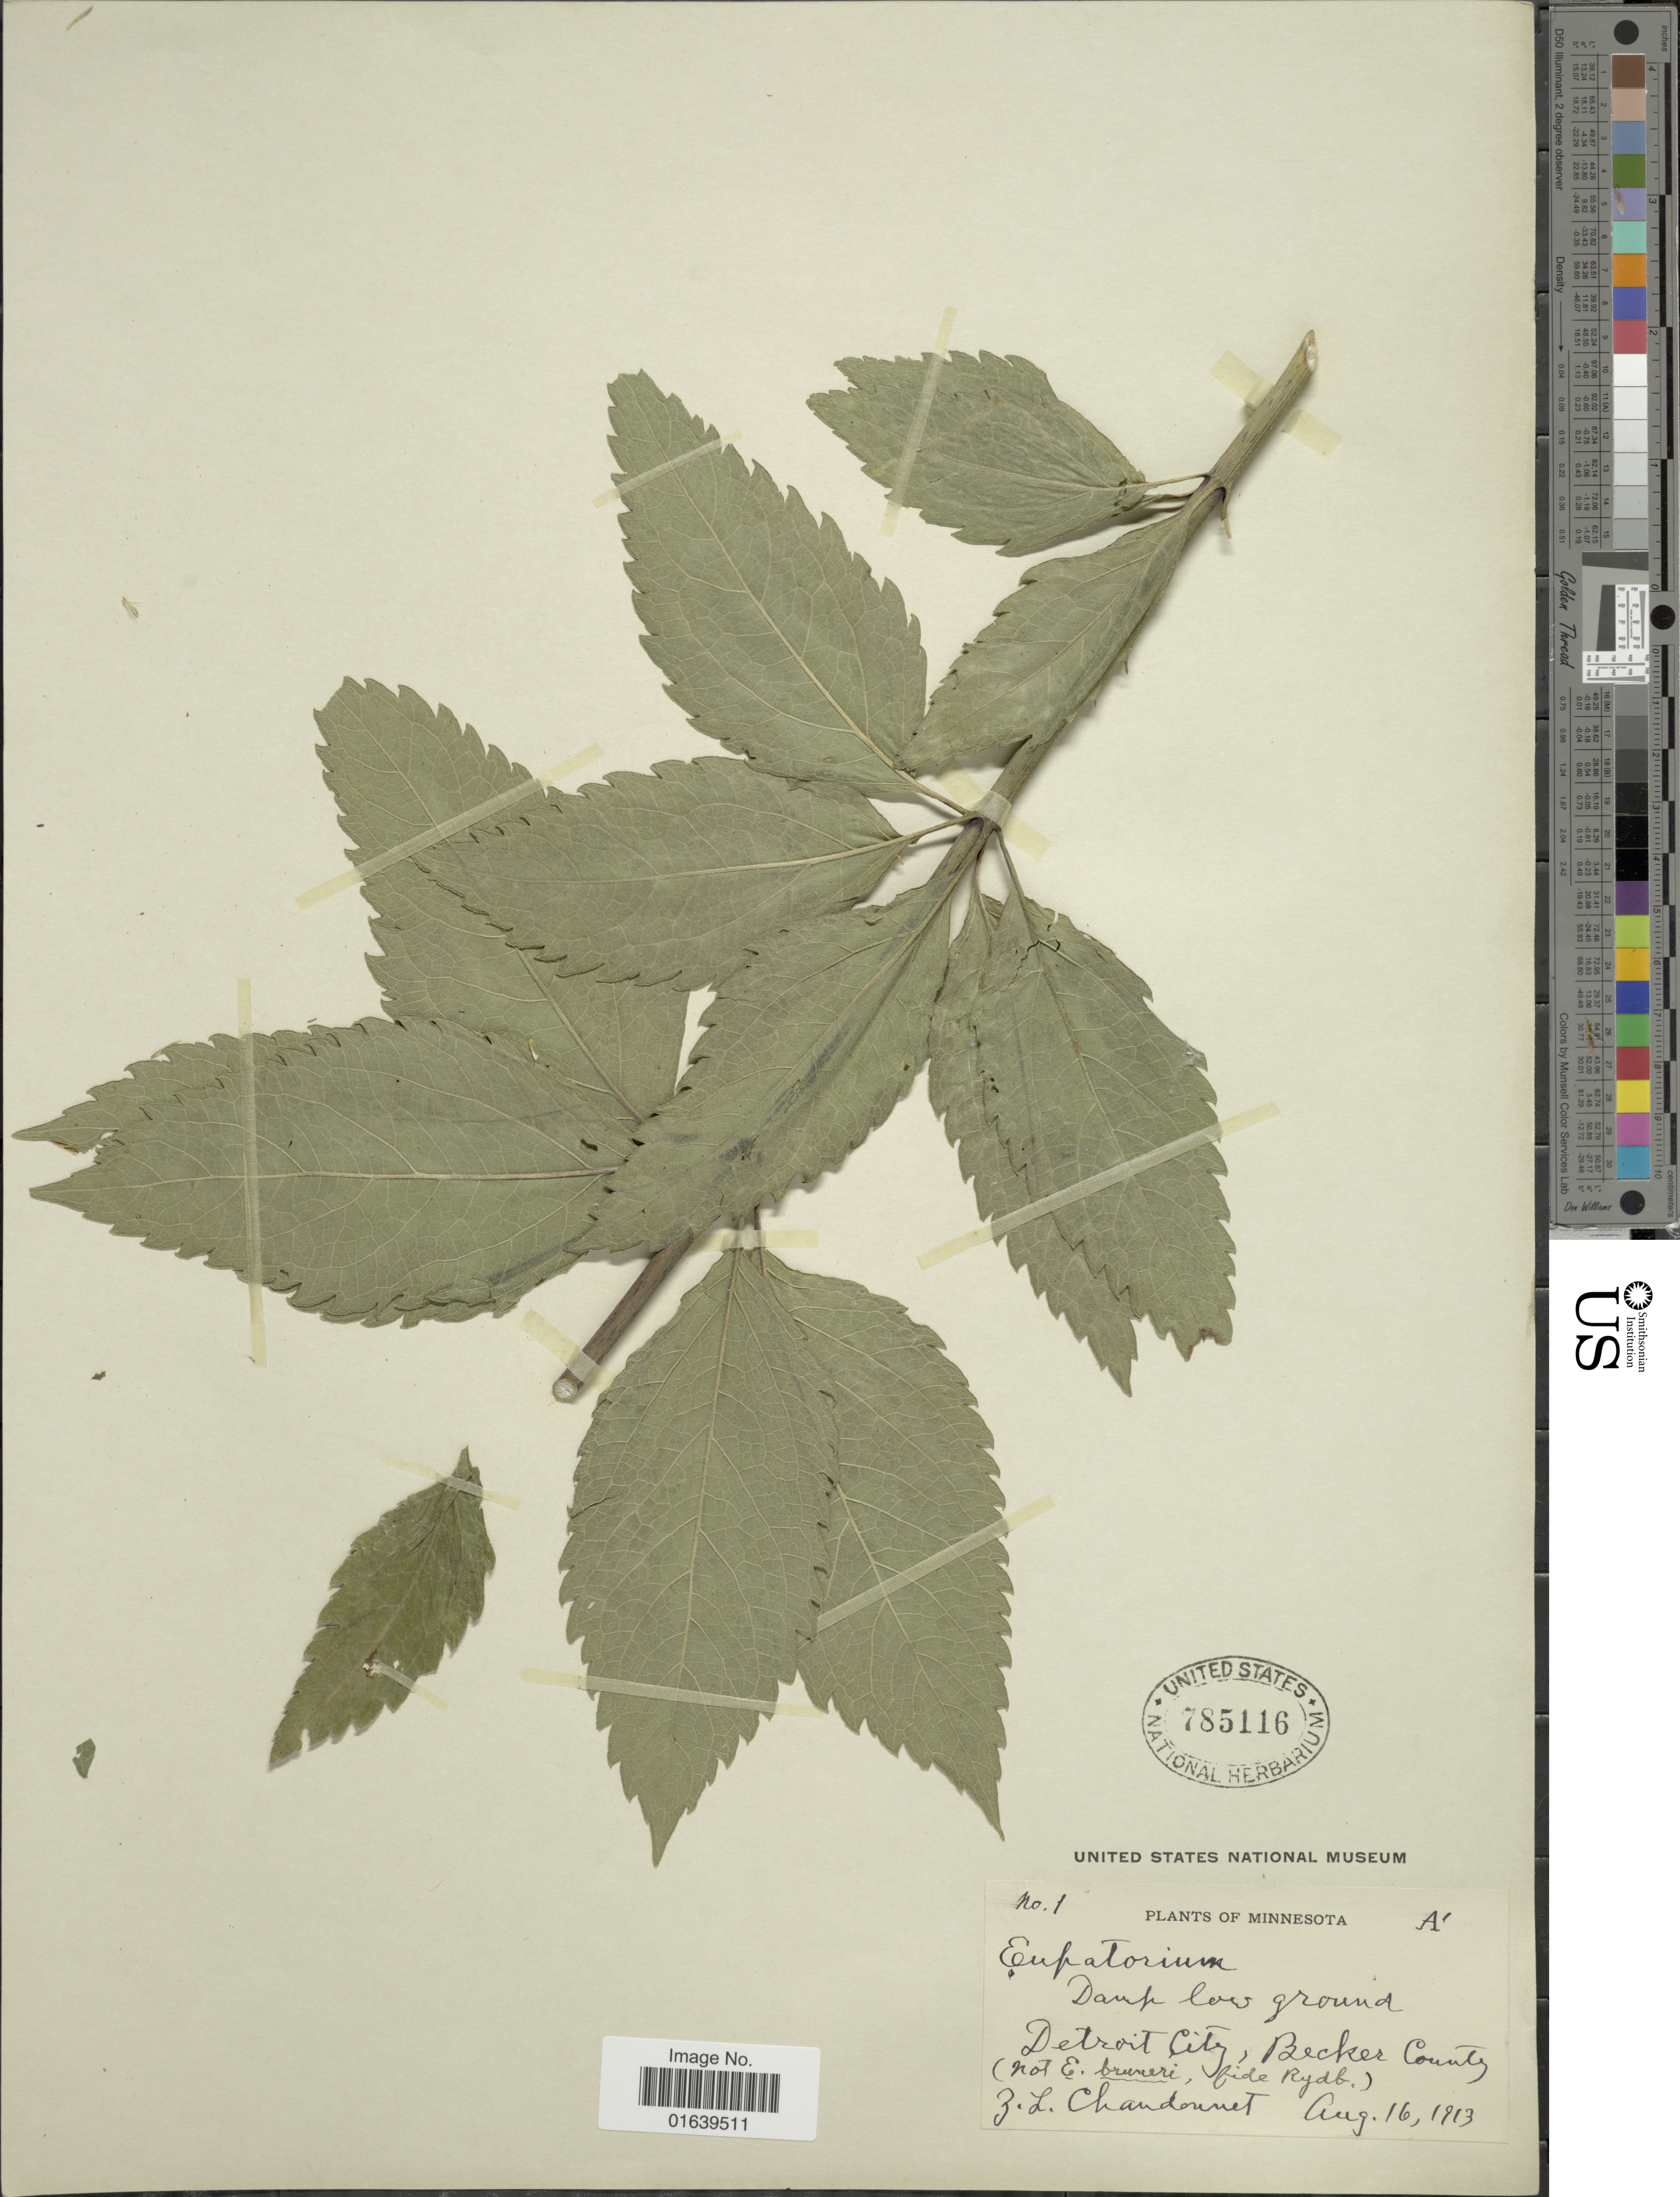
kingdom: Plantae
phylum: Tracheophyta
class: Magnoliopsida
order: Asterales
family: Asteraceae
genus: Eupatorium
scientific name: Eupatorium maculatum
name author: L.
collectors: Z. Chandonnet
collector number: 1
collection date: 1913-08-16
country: United States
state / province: Minnesota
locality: Detroit City, Becker County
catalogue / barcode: US 785116